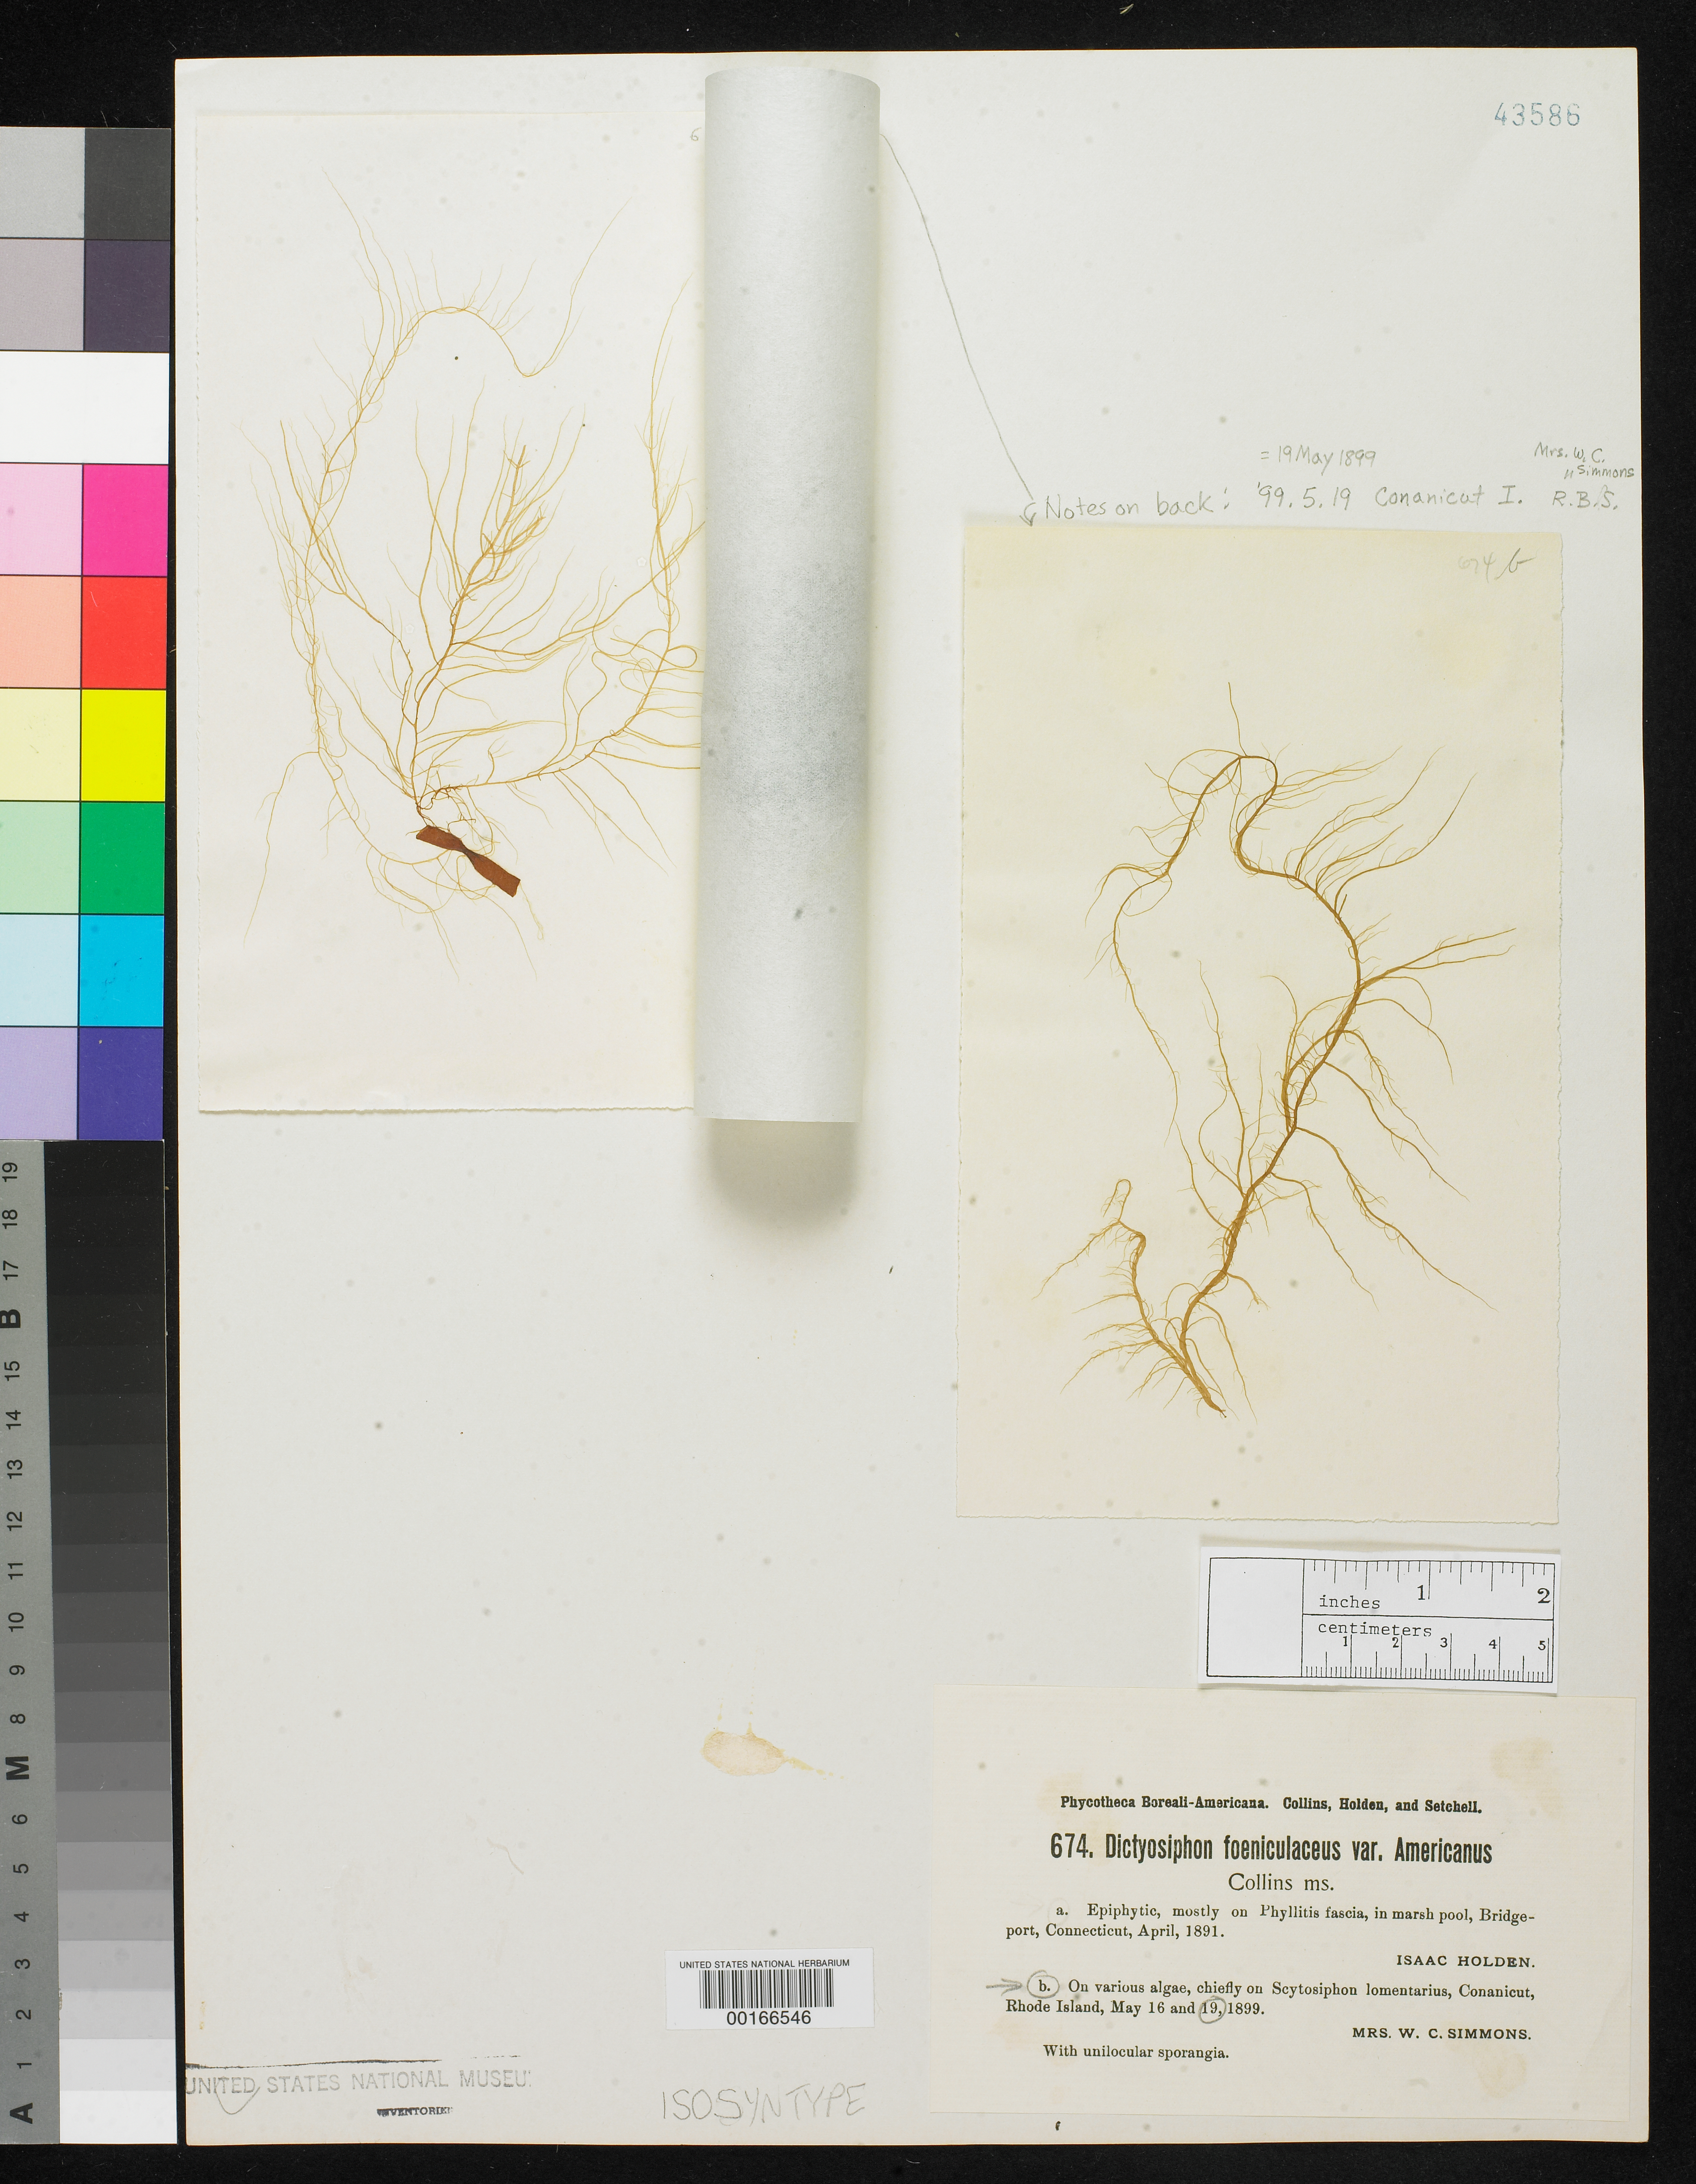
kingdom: Chromista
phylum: Ochrophyta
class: Phaeophyceae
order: Dictyosiphonales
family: Dictyosiphonaceae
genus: Dictyosiphon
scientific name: Dictyosiphon foeniculaceus var. americanus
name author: Collins in Collins et al.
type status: Syntype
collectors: R. B. Simmons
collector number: PB-A 674B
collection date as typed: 19 May 1899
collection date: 1899-05-19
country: United States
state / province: Rhode Island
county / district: Newport County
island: Conanicut Island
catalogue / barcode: US 43586